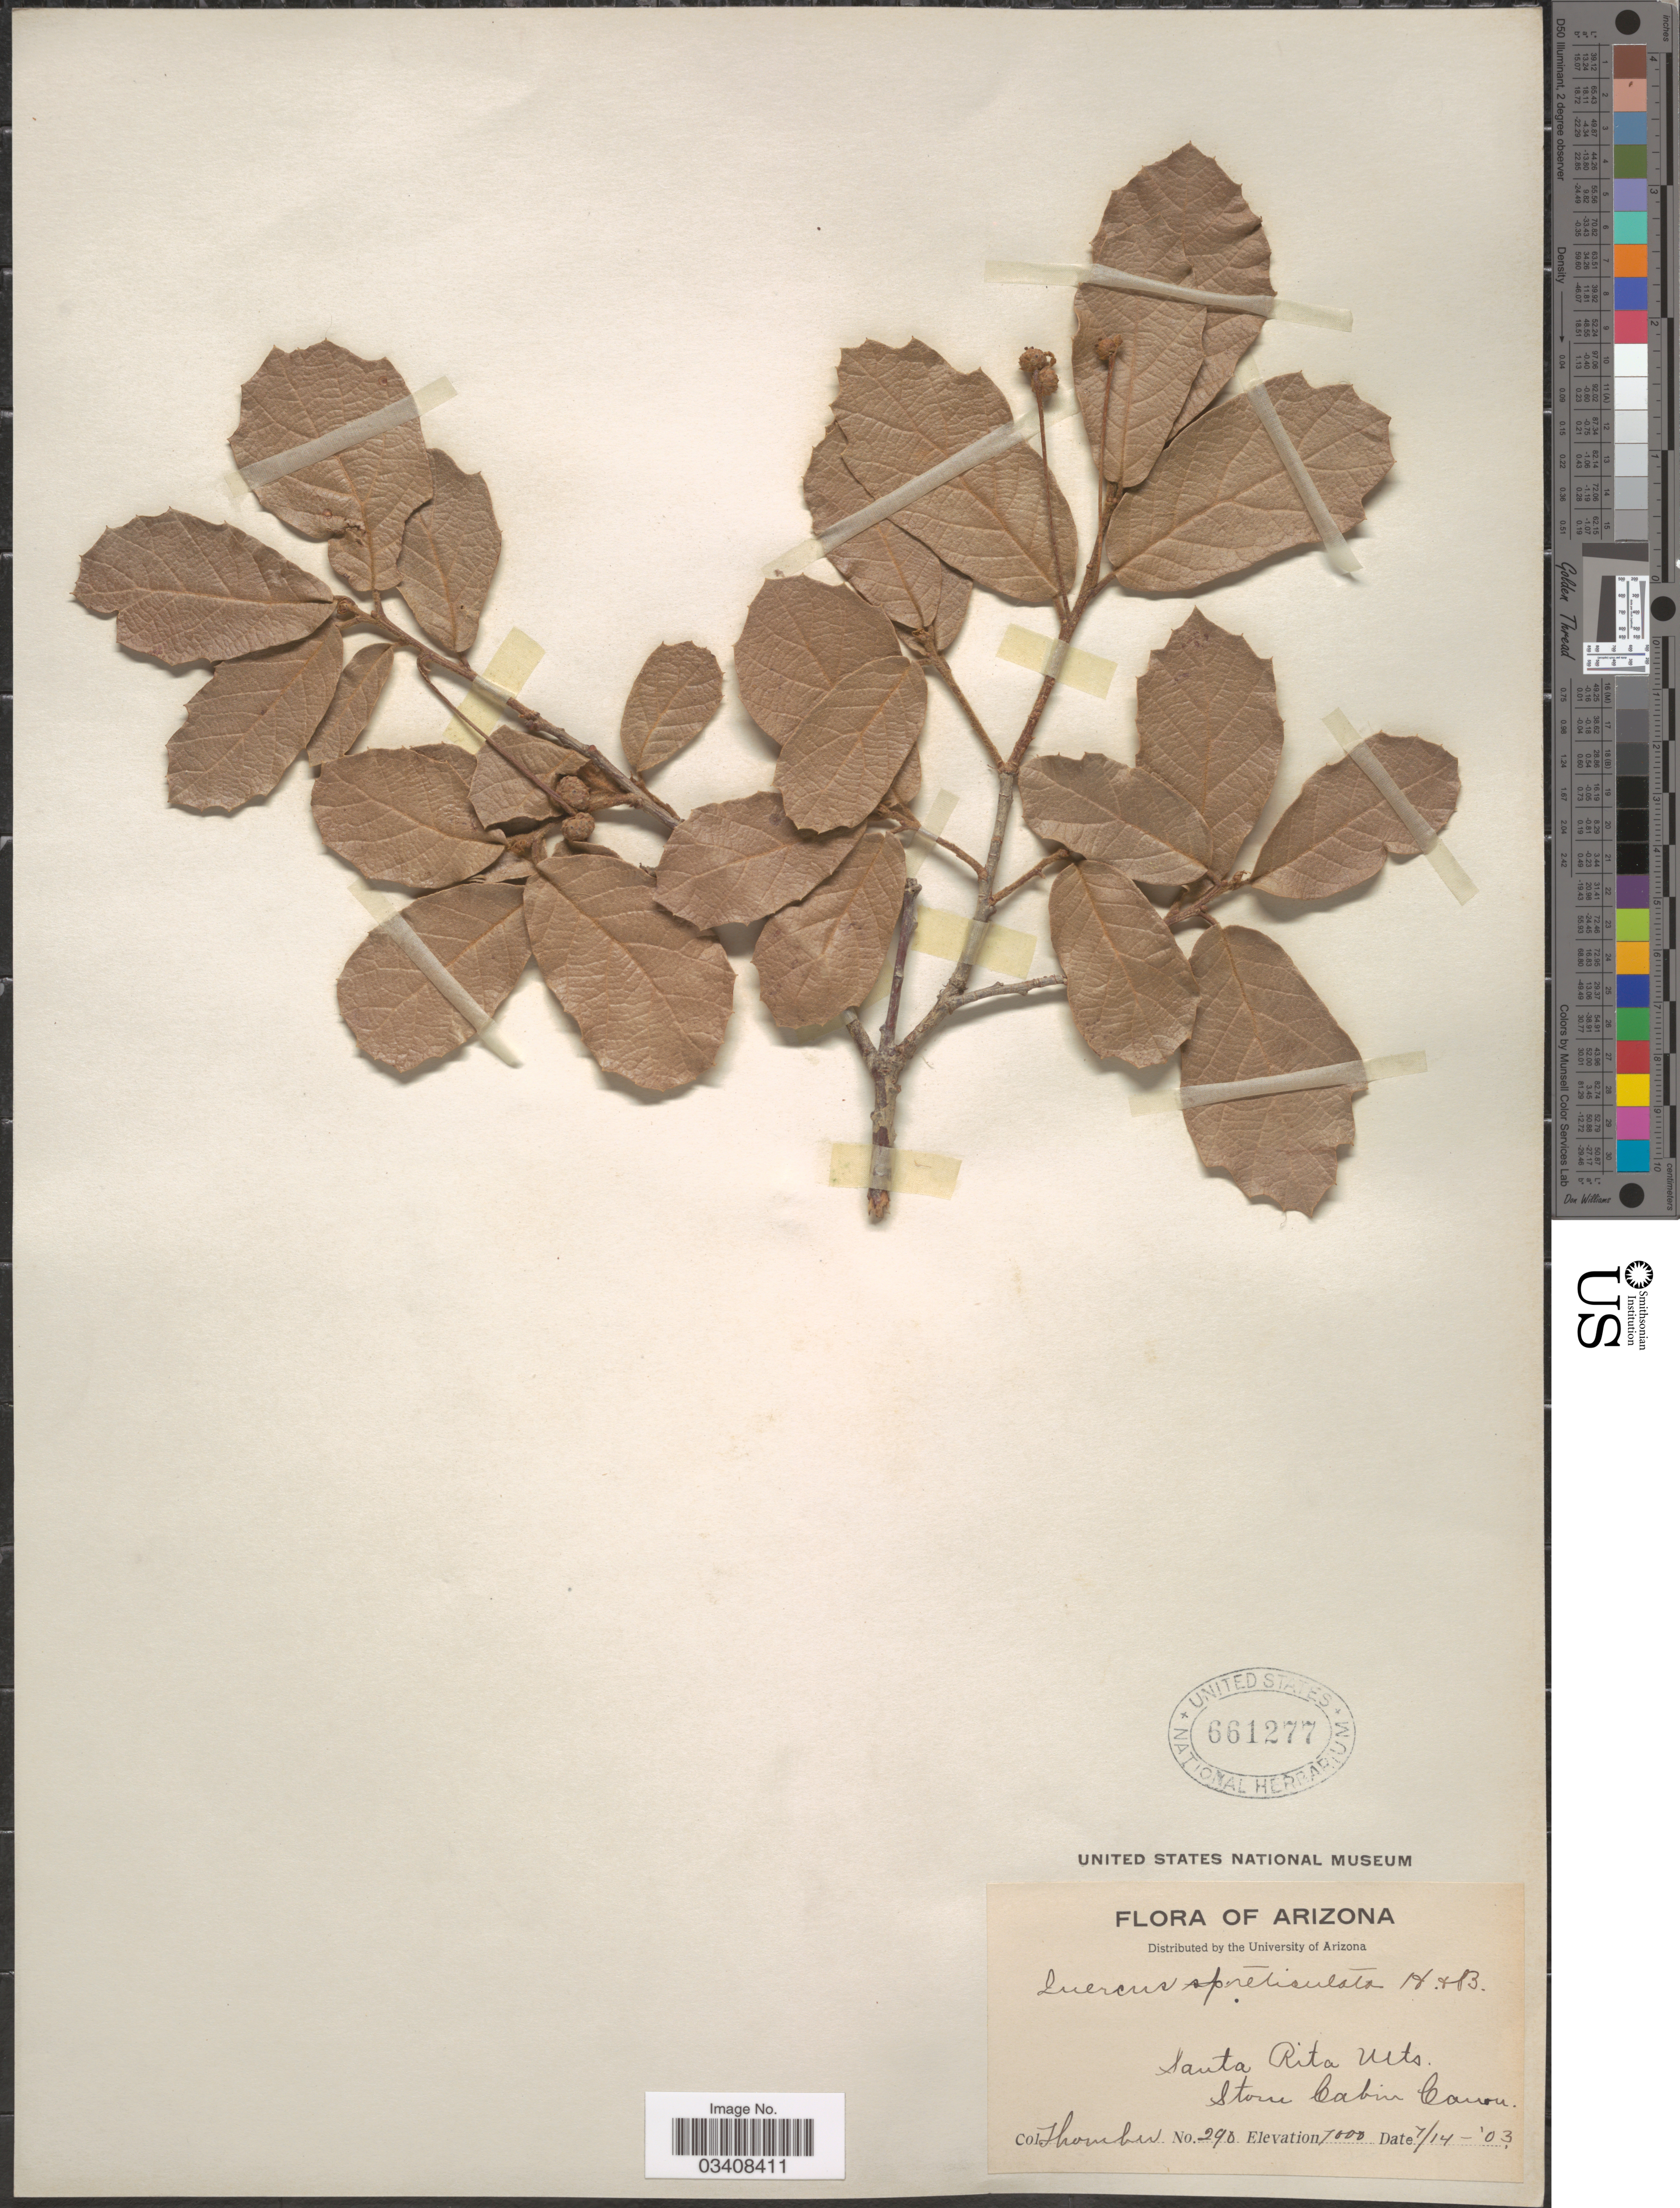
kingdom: Plantae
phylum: Tracheophyta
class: Magnoliopsida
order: Fagales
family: Fagaceae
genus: Quercus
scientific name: Quercus rugosa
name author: Née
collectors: J. Thornber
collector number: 290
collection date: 1903-07-14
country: United States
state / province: Arizona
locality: Santa Rita Mts. Stone Cabin Canon.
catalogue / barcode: US 661277